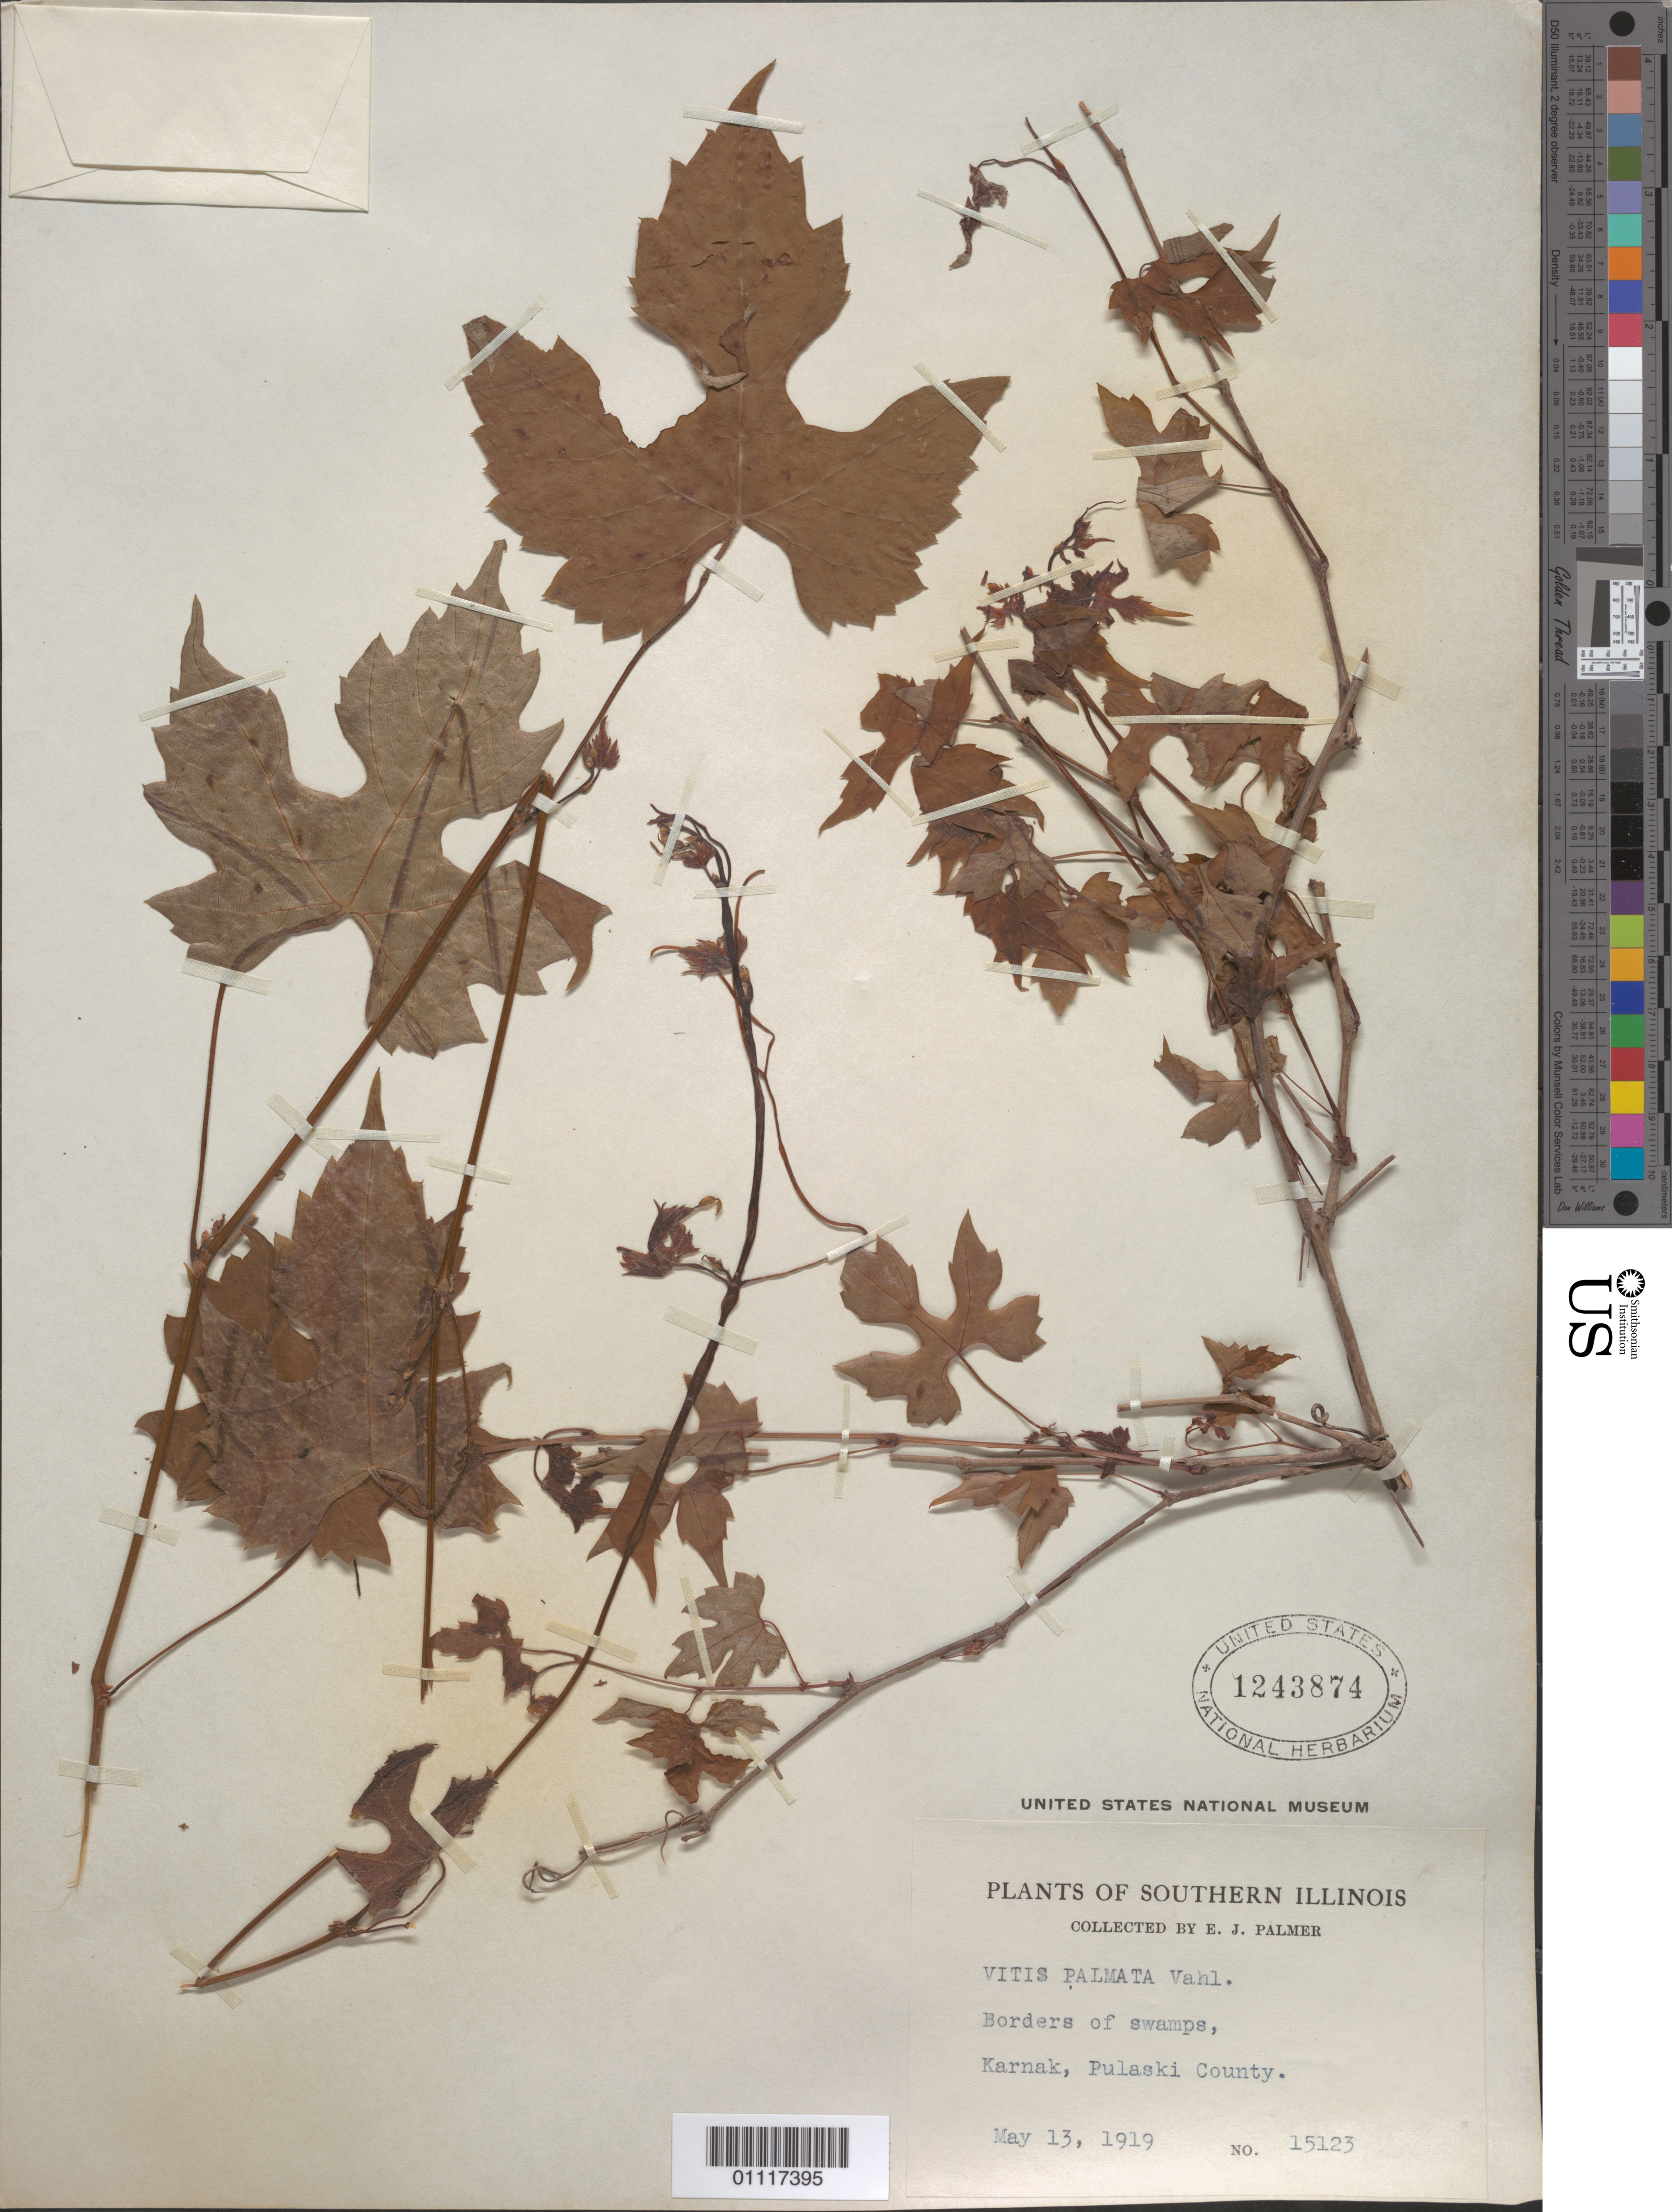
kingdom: Plantae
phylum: Tracheophyta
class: Magnoliopsida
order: Vitales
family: Vitaceae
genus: Vitis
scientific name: Vitis palmata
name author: Vahl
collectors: E. J. Palmer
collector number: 15123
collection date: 1919-05-13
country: United States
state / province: illinois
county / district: Pulaski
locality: Borders of swamps, Karnak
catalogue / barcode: US 1243874